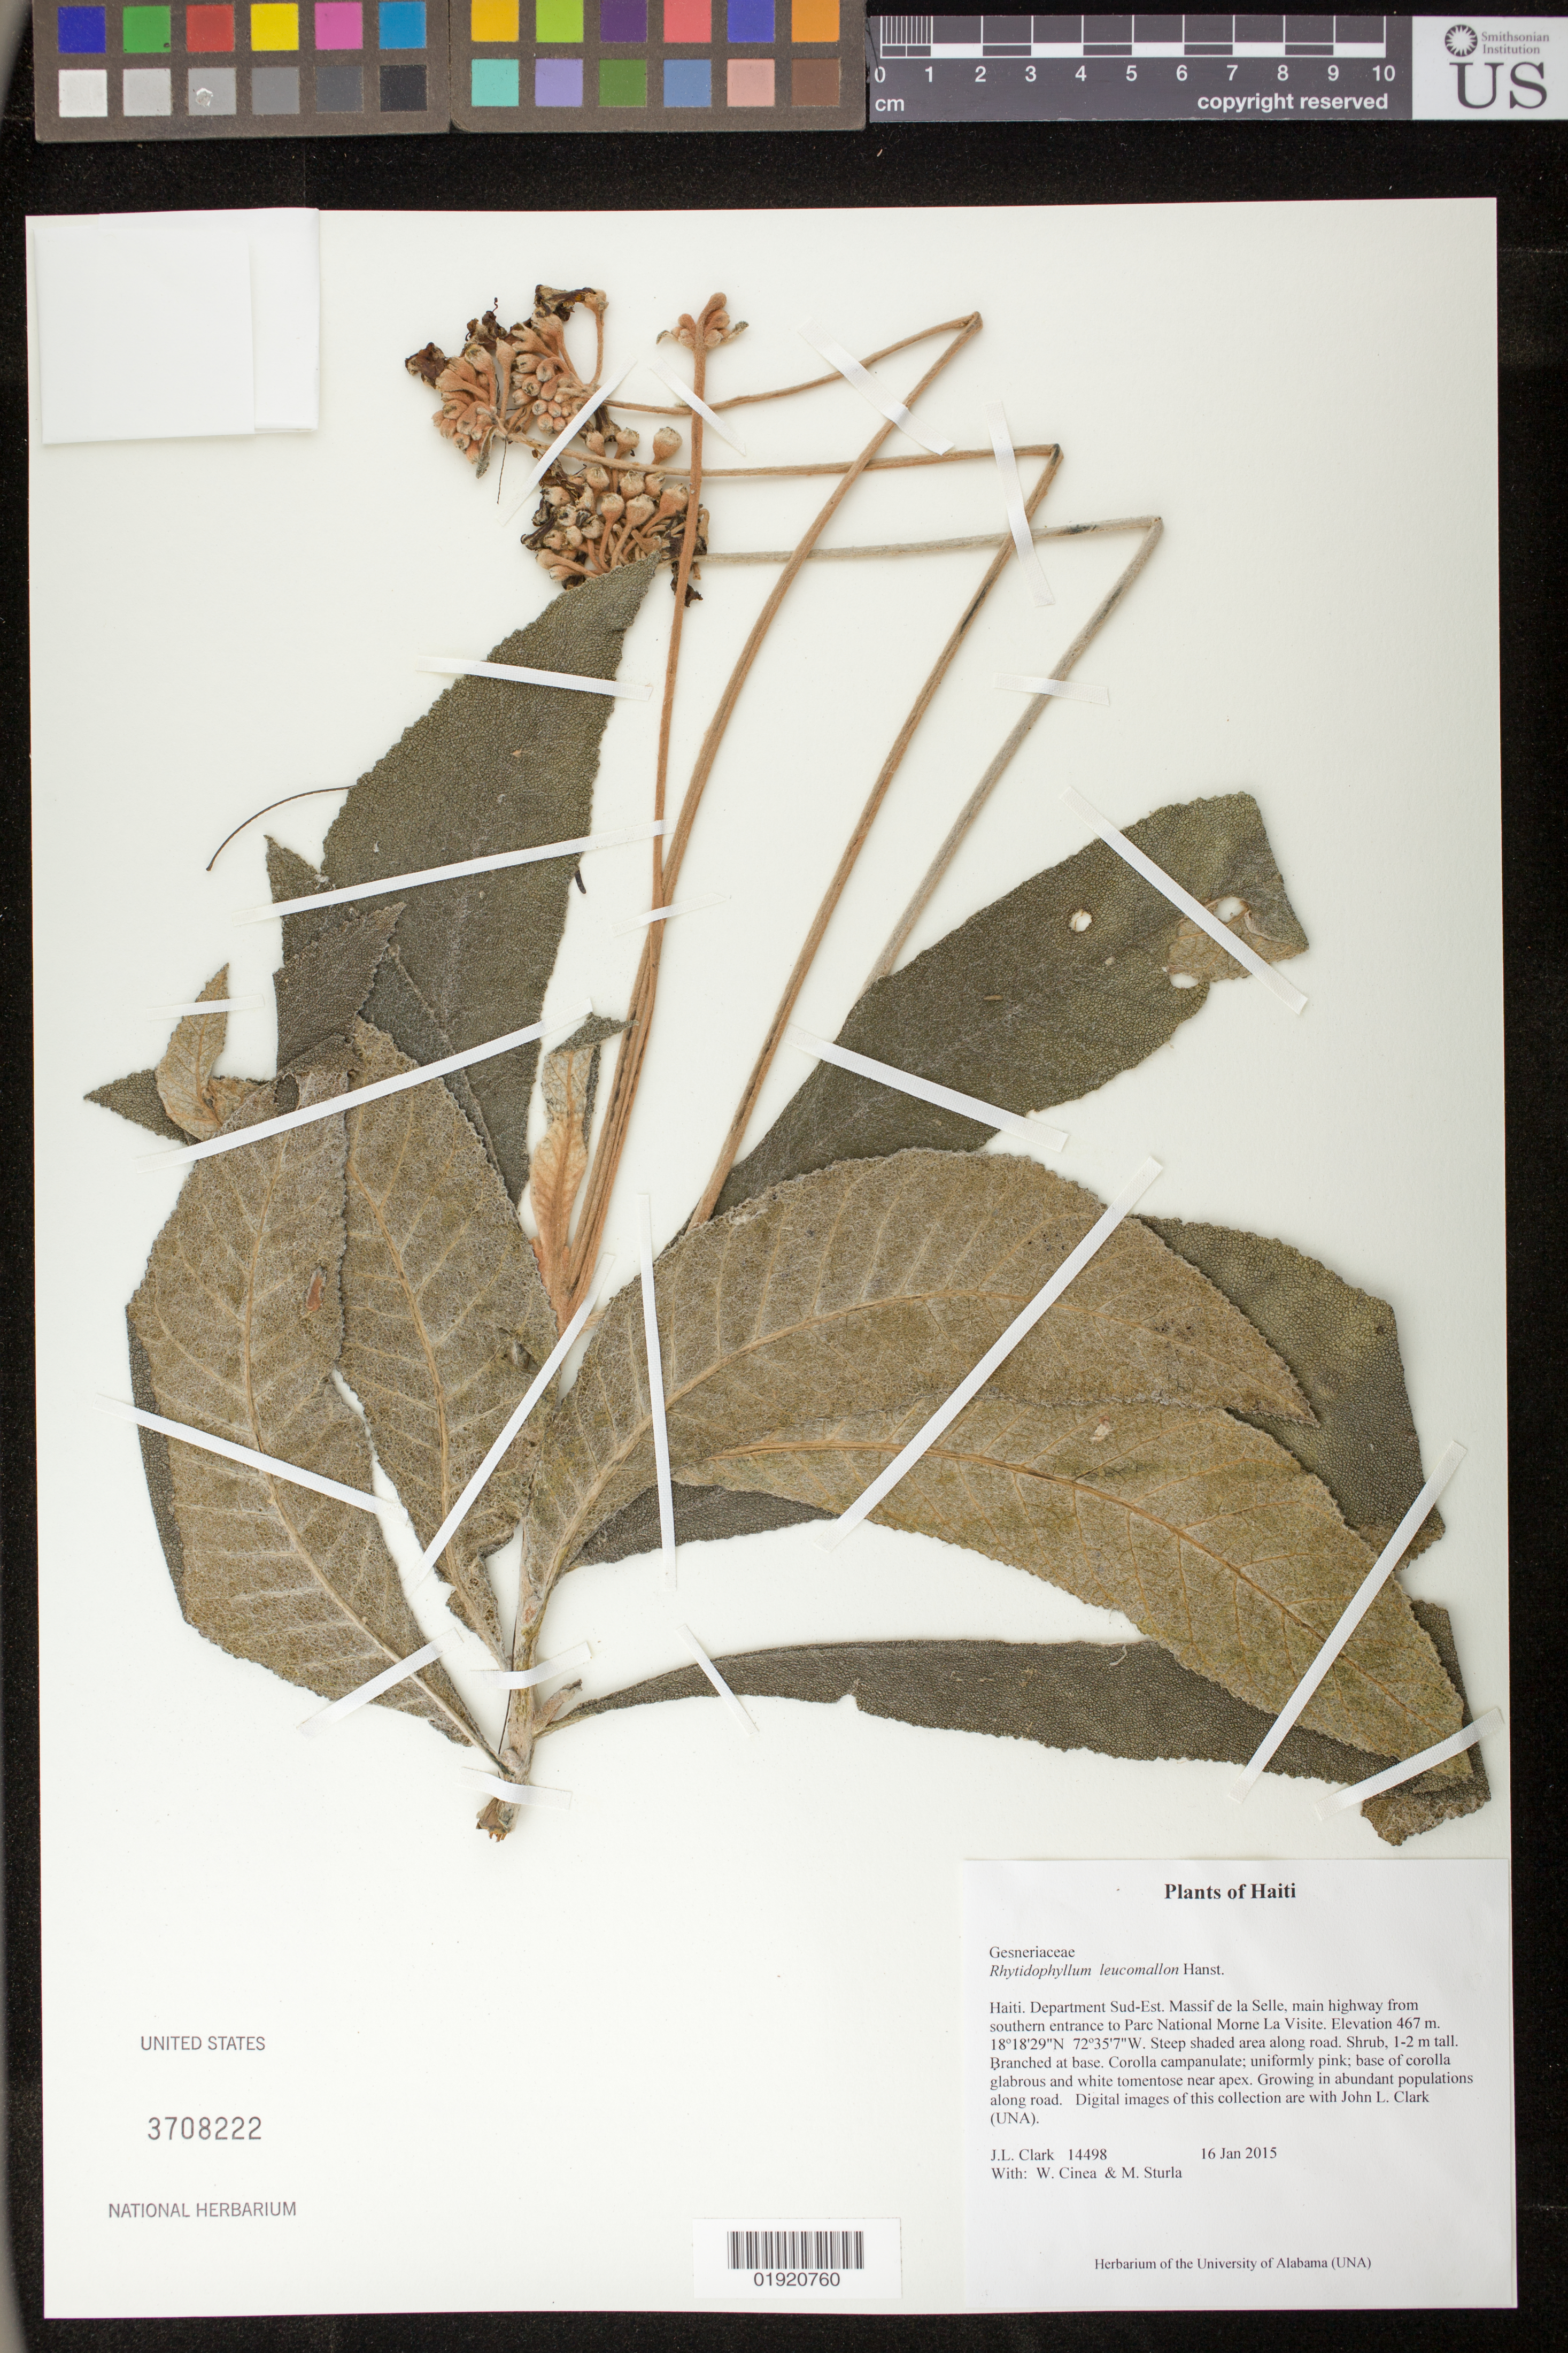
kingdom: Plantae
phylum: Tracheophyta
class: Magnoliopsida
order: Lamiales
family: Gesneriaceae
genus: Rhytidophyllum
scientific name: Rhytidophyllum leucomallon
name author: Hanst.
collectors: J. L. Clark, W. Cinea & M. Sturla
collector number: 14498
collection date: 2015-01-16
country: Haiti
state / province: Sud-Est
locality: Haiti. Department Sud-Est. Massif de la Selle, main highway from southern entrance to Parc National Morne La Visite.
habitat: Steep shaded area along road. Growing in abundant populations along road.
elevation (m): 467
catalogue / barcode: US 3708222